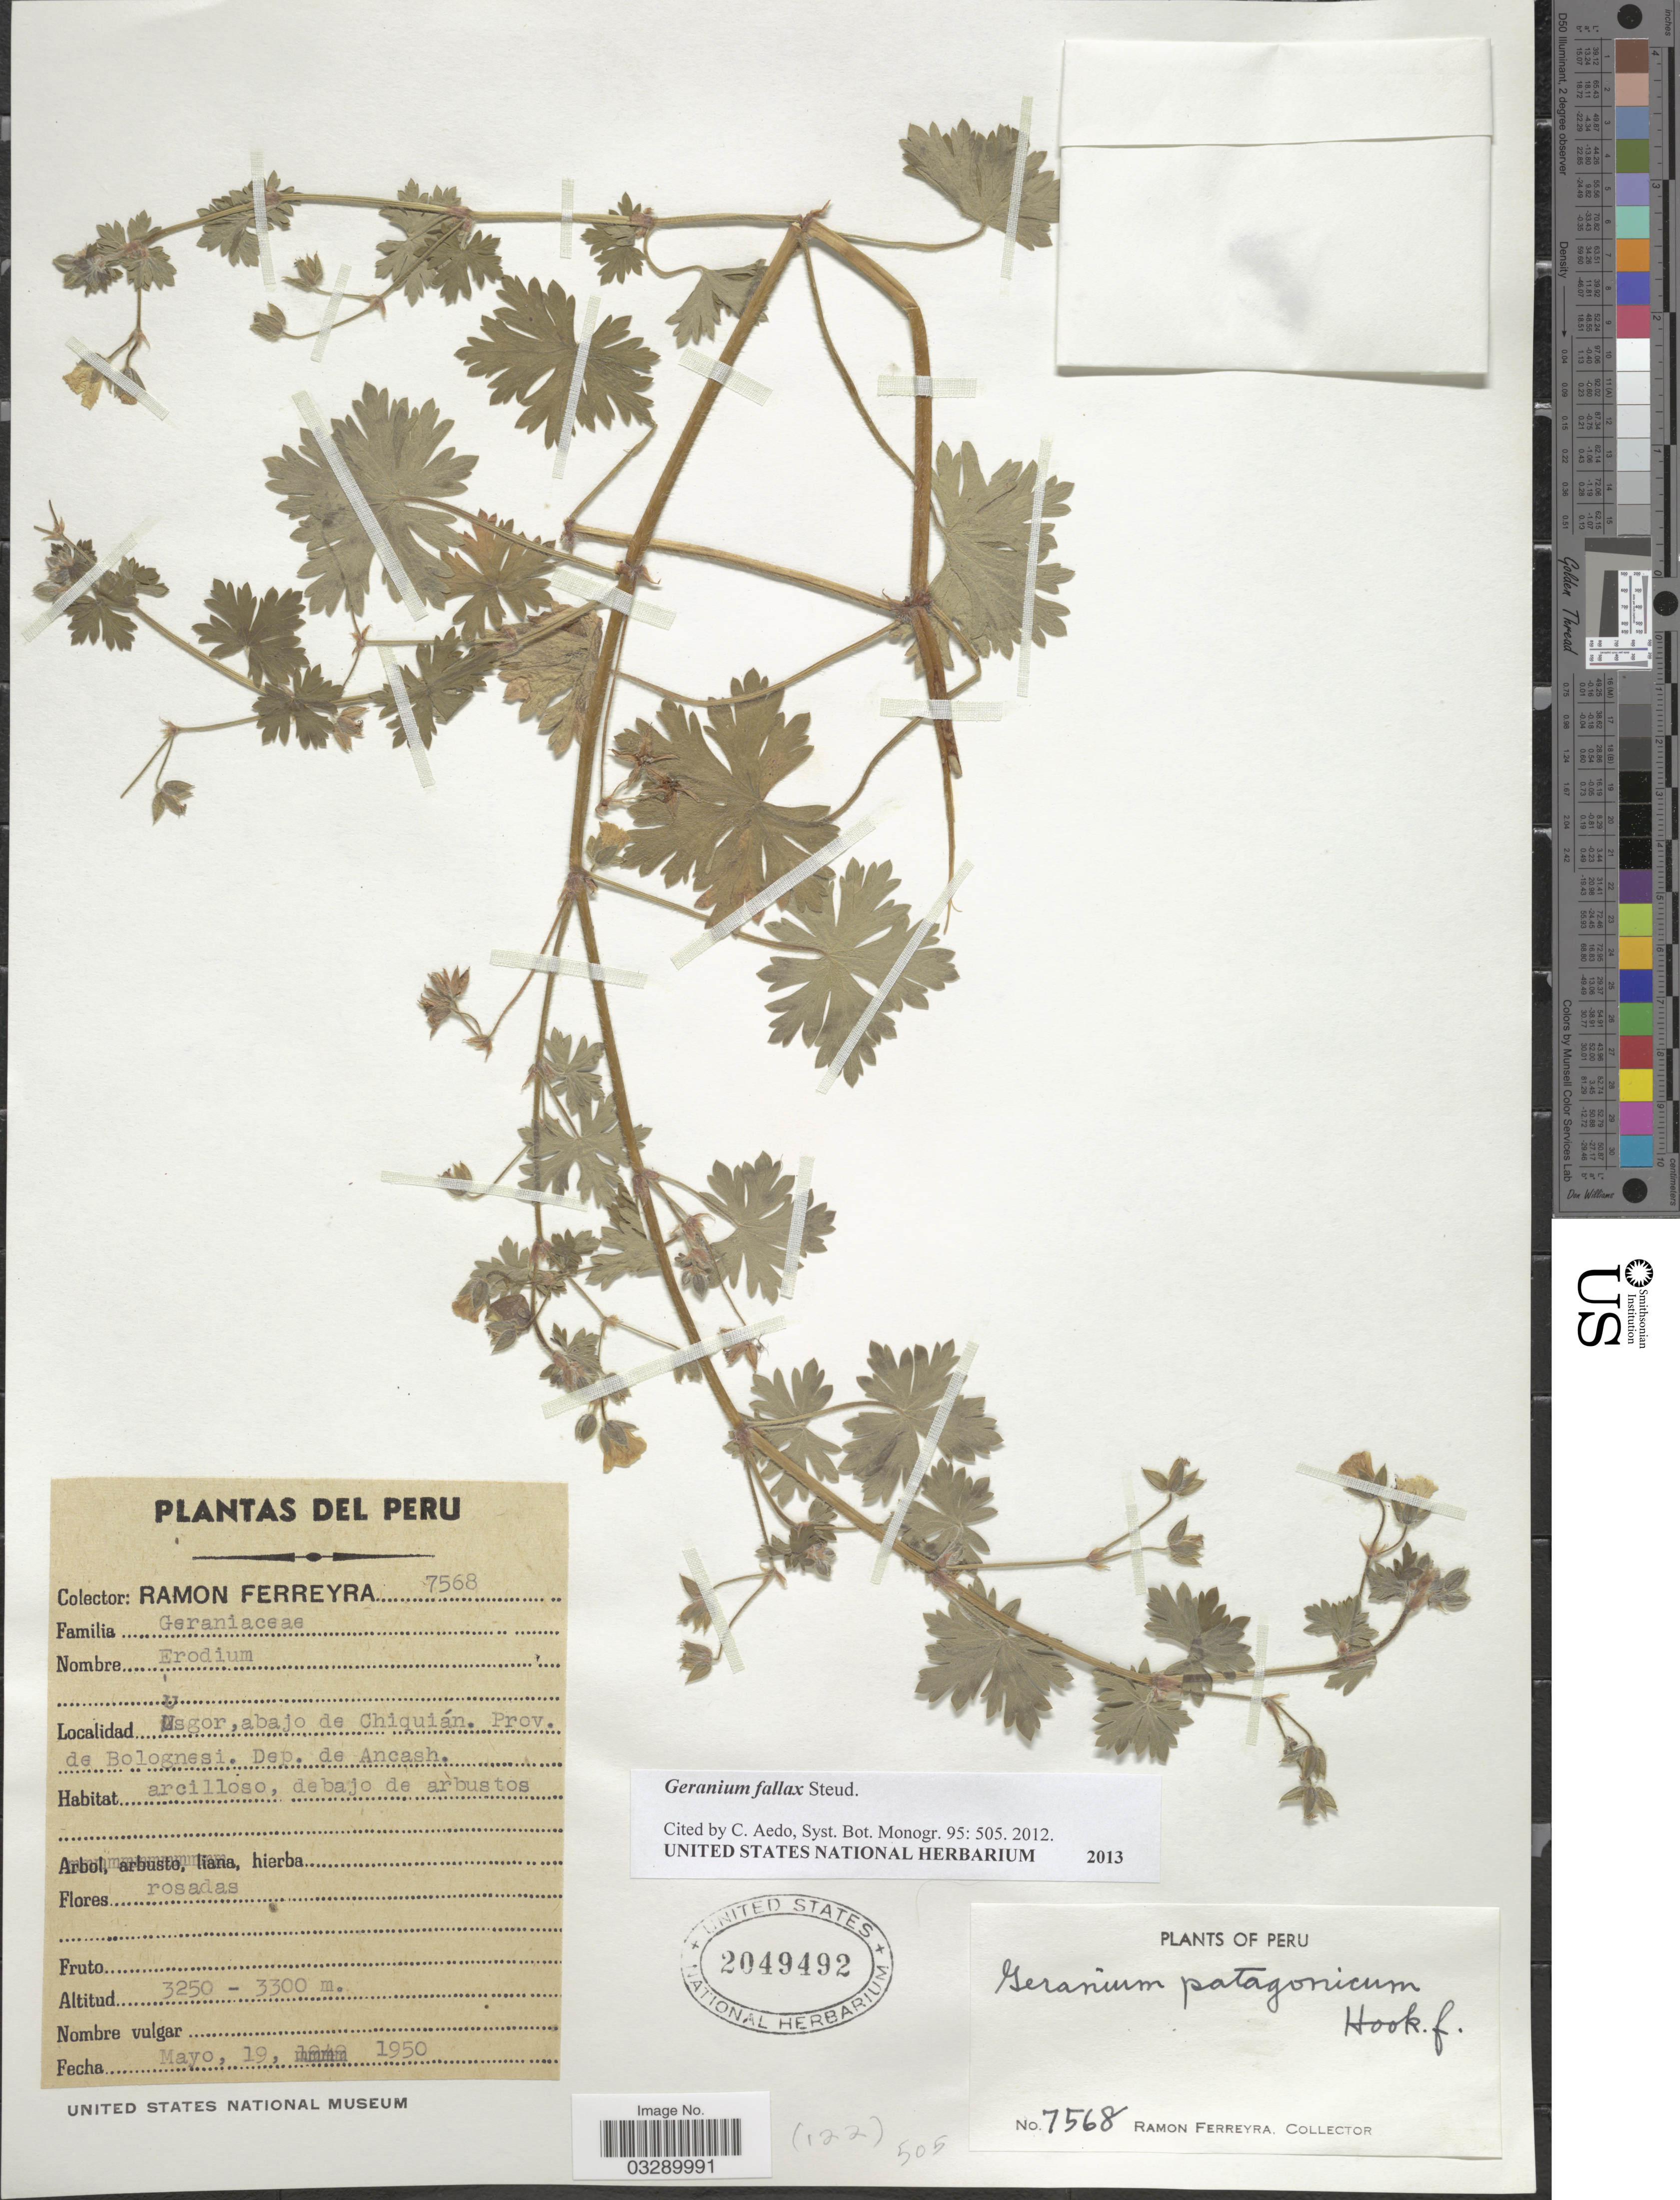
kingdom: Plantae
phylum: Tracheophyta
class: Magnoliopsida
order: Geraniales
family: Geraniaceae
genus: Geranium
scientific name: Geranium fallax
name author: Steud.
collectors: R. A. Ferreyra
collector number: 7568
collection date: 1950-05-19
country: Peru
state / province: Ancash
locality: Usgor, abajo de Chiquián, Prov. de Bolognesi. Dep. de Ancash.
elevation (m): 3250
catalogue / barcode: US 2049492